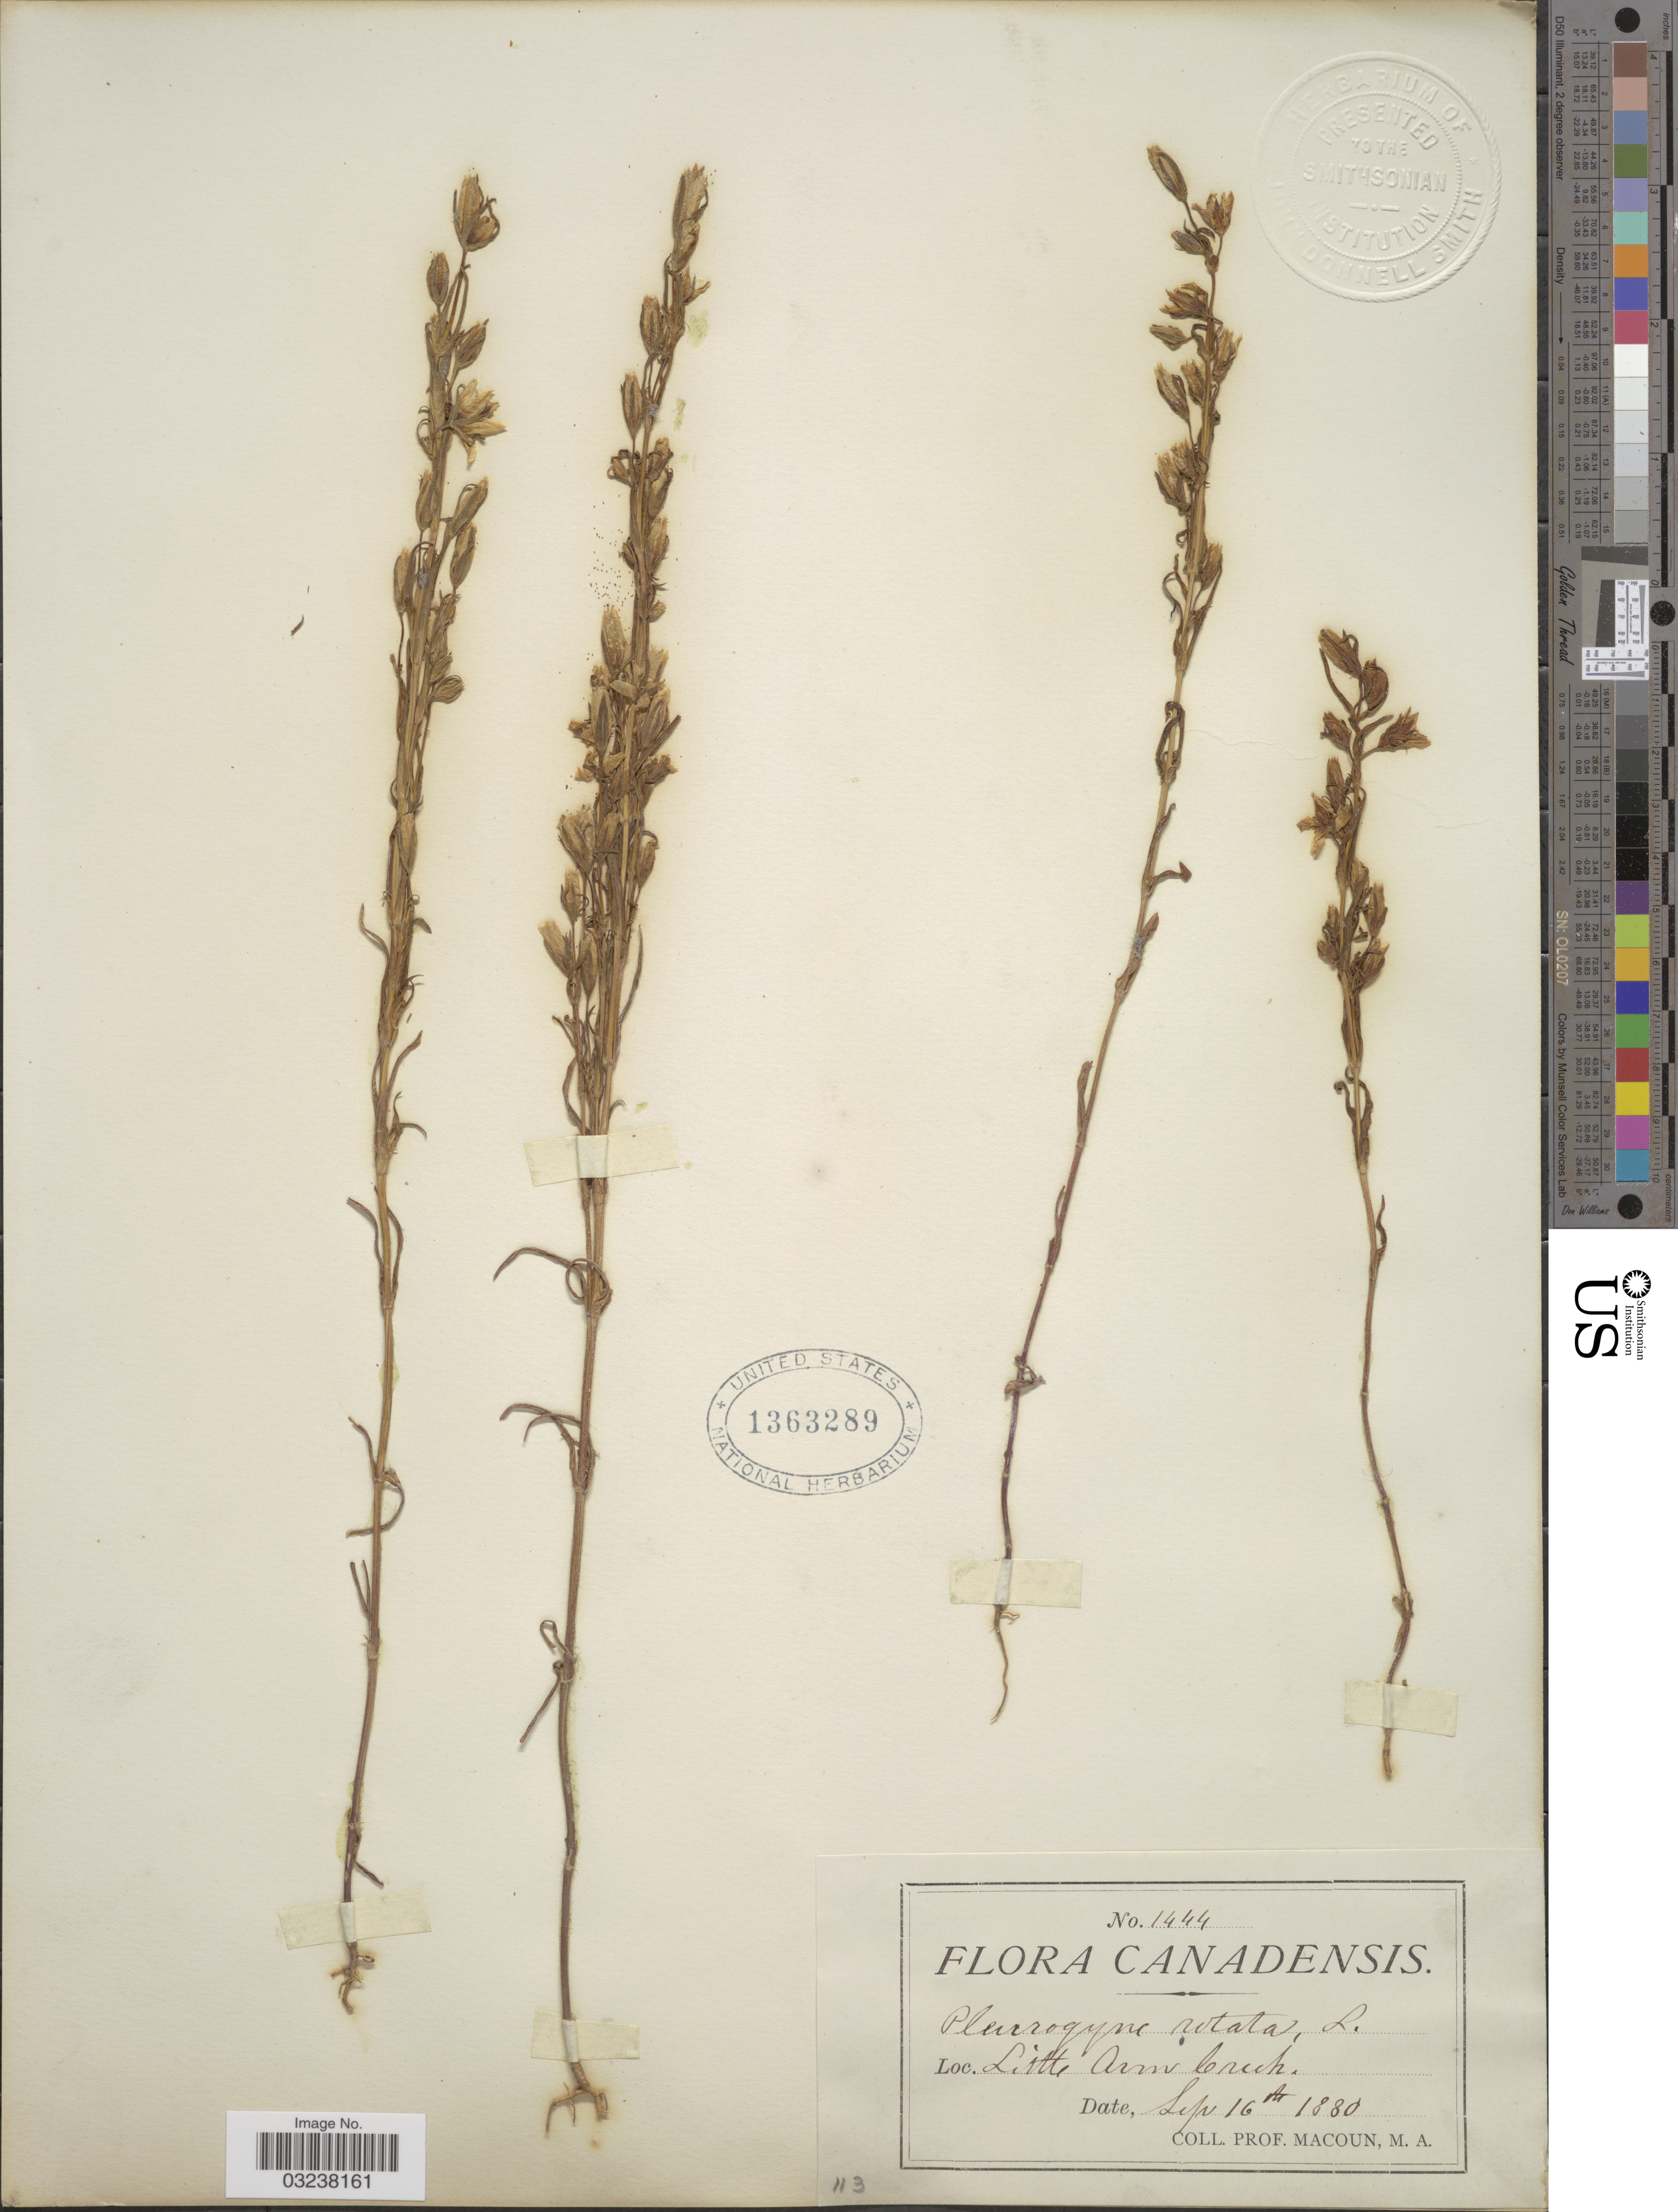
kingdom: Plantae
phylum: Tracheophyta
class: Magnoliopsida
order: Gentianales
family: Gentianaceae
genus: Lomatogonium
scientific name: Lomatogonium rotatum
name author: (L.) Fr.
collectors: M. Macoun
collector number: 1444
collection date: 1880-09-16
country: Canada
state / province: Saskatchewan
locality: Little Arm Creek.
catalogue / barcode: US 1363289